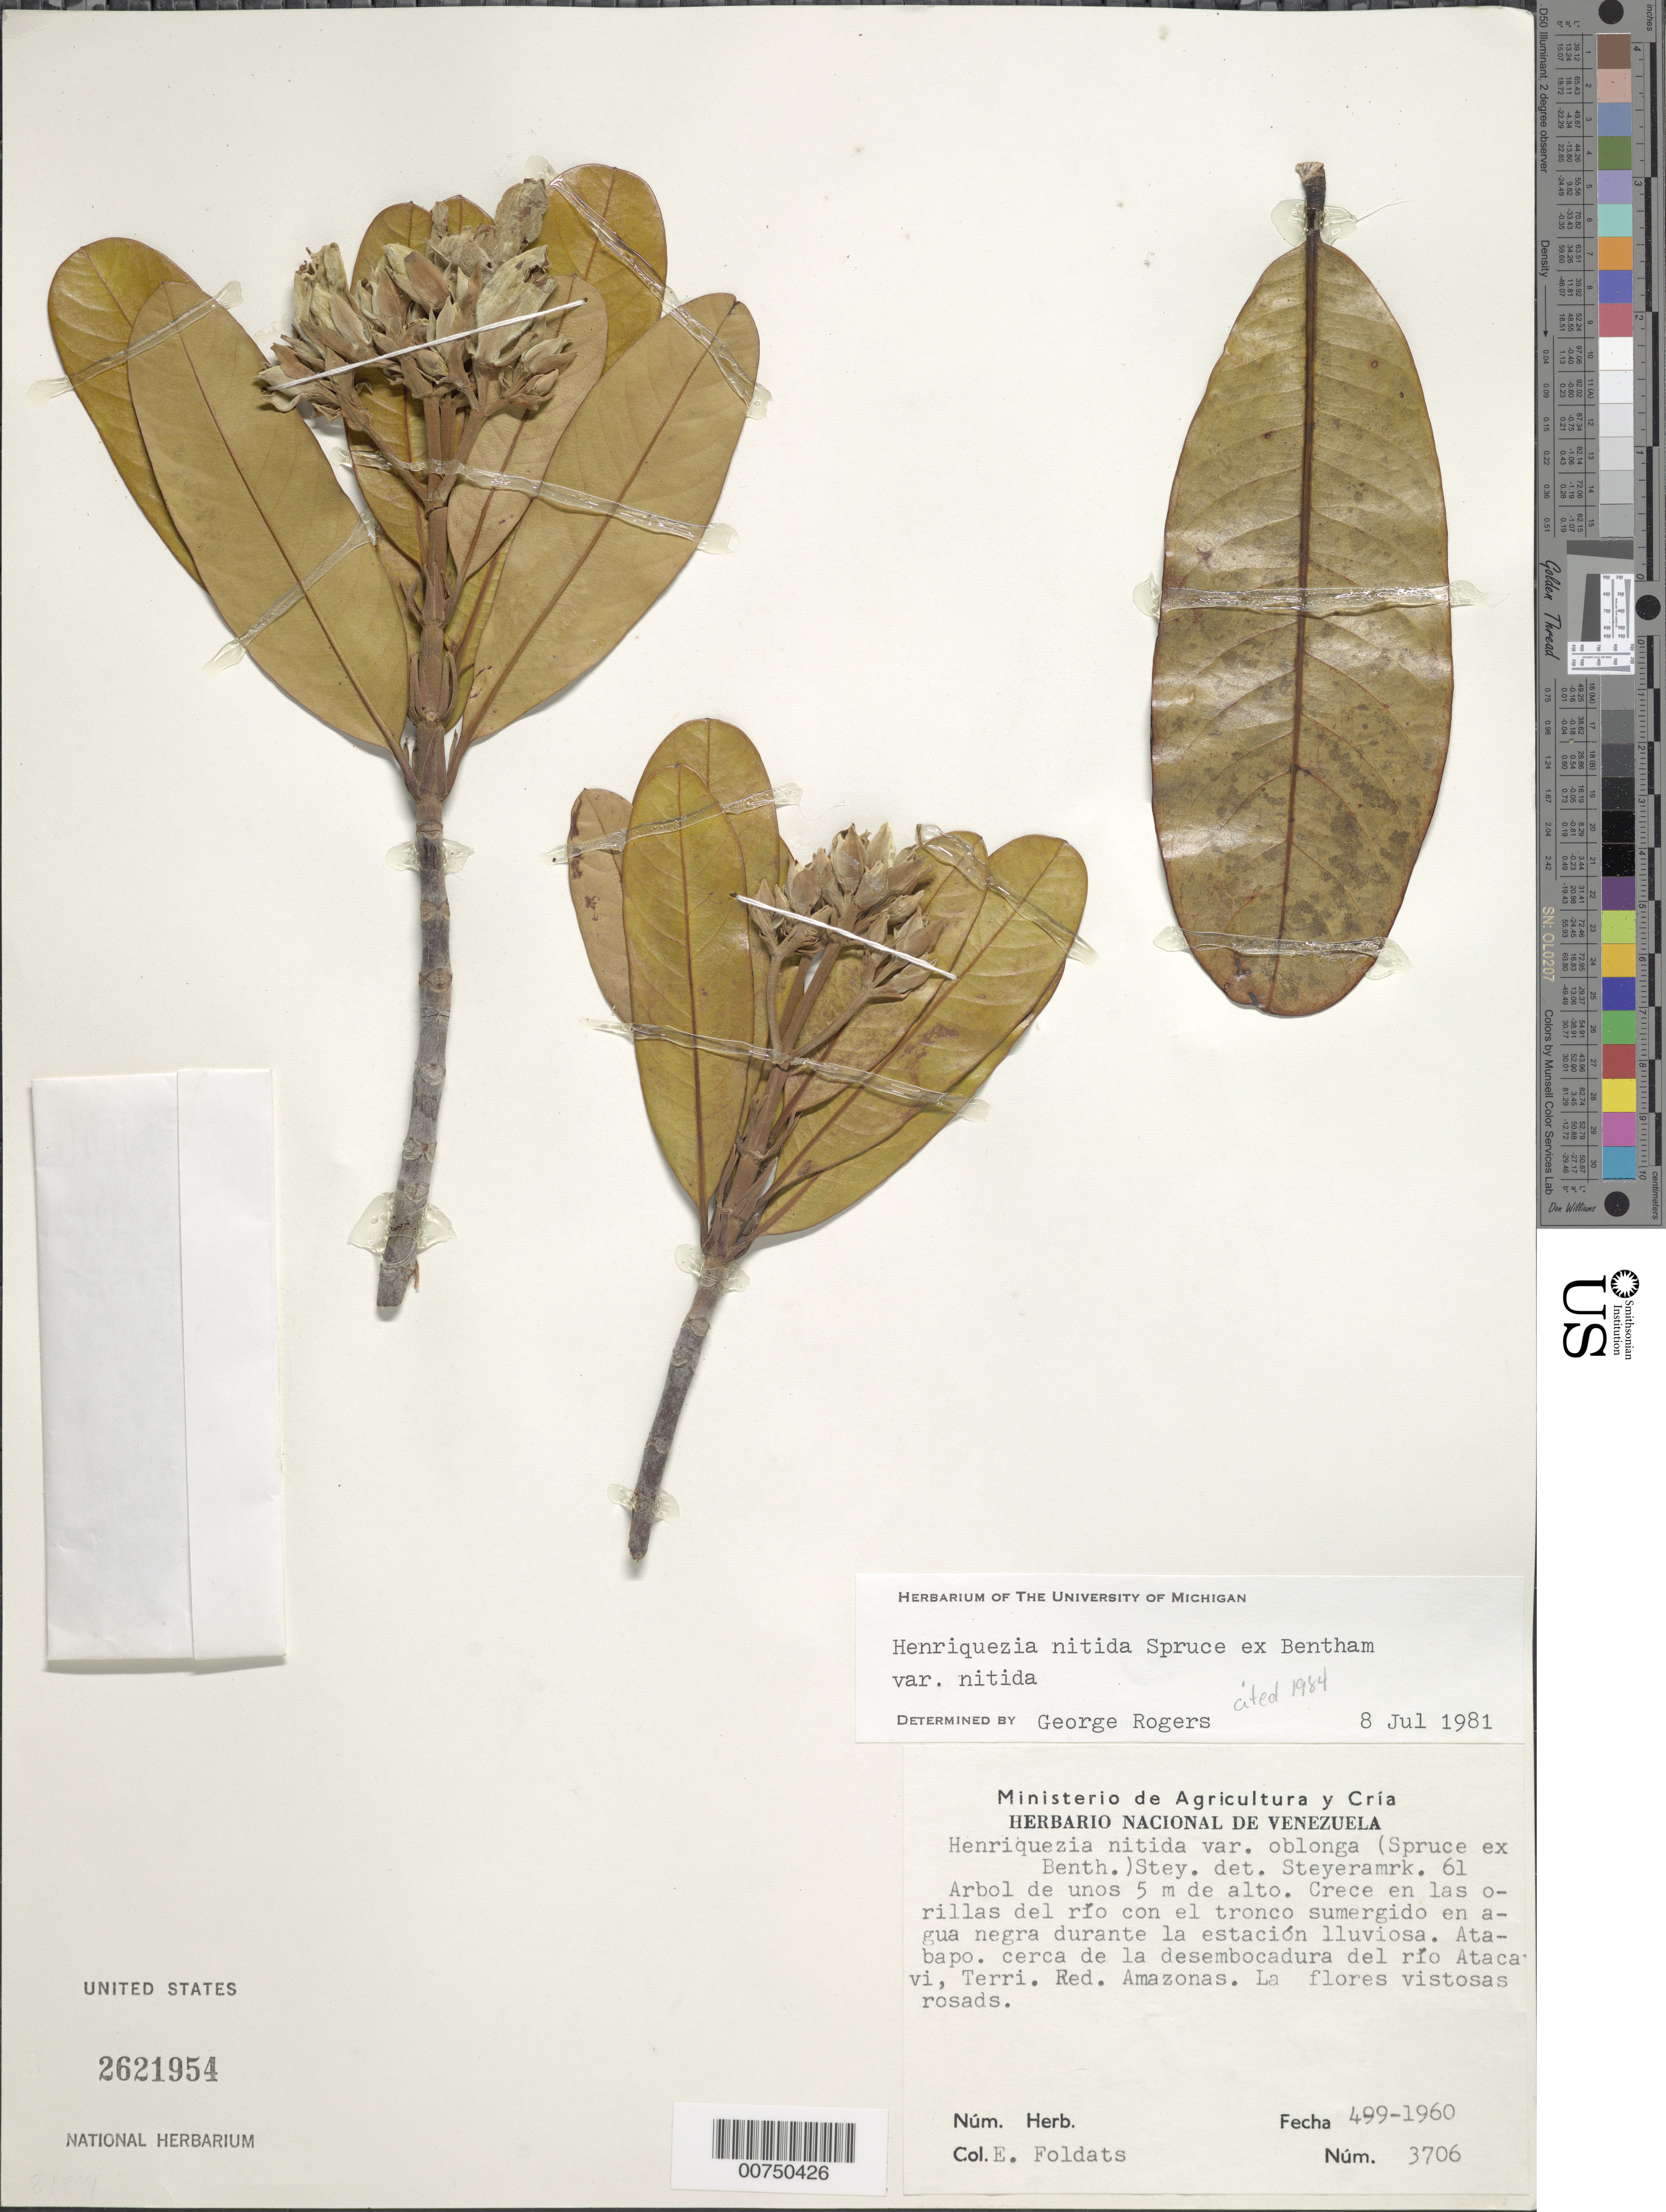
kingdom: Plantae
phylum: Tracheophyta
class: Magnoliopsida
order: Gentianales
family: Rubiaceae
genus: Henriquezia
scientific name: Henriquezia nitida var. nitida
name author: Spruce ex Benth.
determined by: Rogers, G.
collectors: E. Foldats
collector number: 3706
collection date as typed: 4-Sep-60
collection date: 1960-09-04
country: Venezuela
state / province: Amazonas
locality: Santa Cruz, Río Atabapo, near Río Atacavi, cerca de la desembocadura del Río Atacaví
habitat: Crece en las orillas del rio con el tronco sumergido en agua negra durante la estacion lluviosa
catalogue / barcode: US 2621954